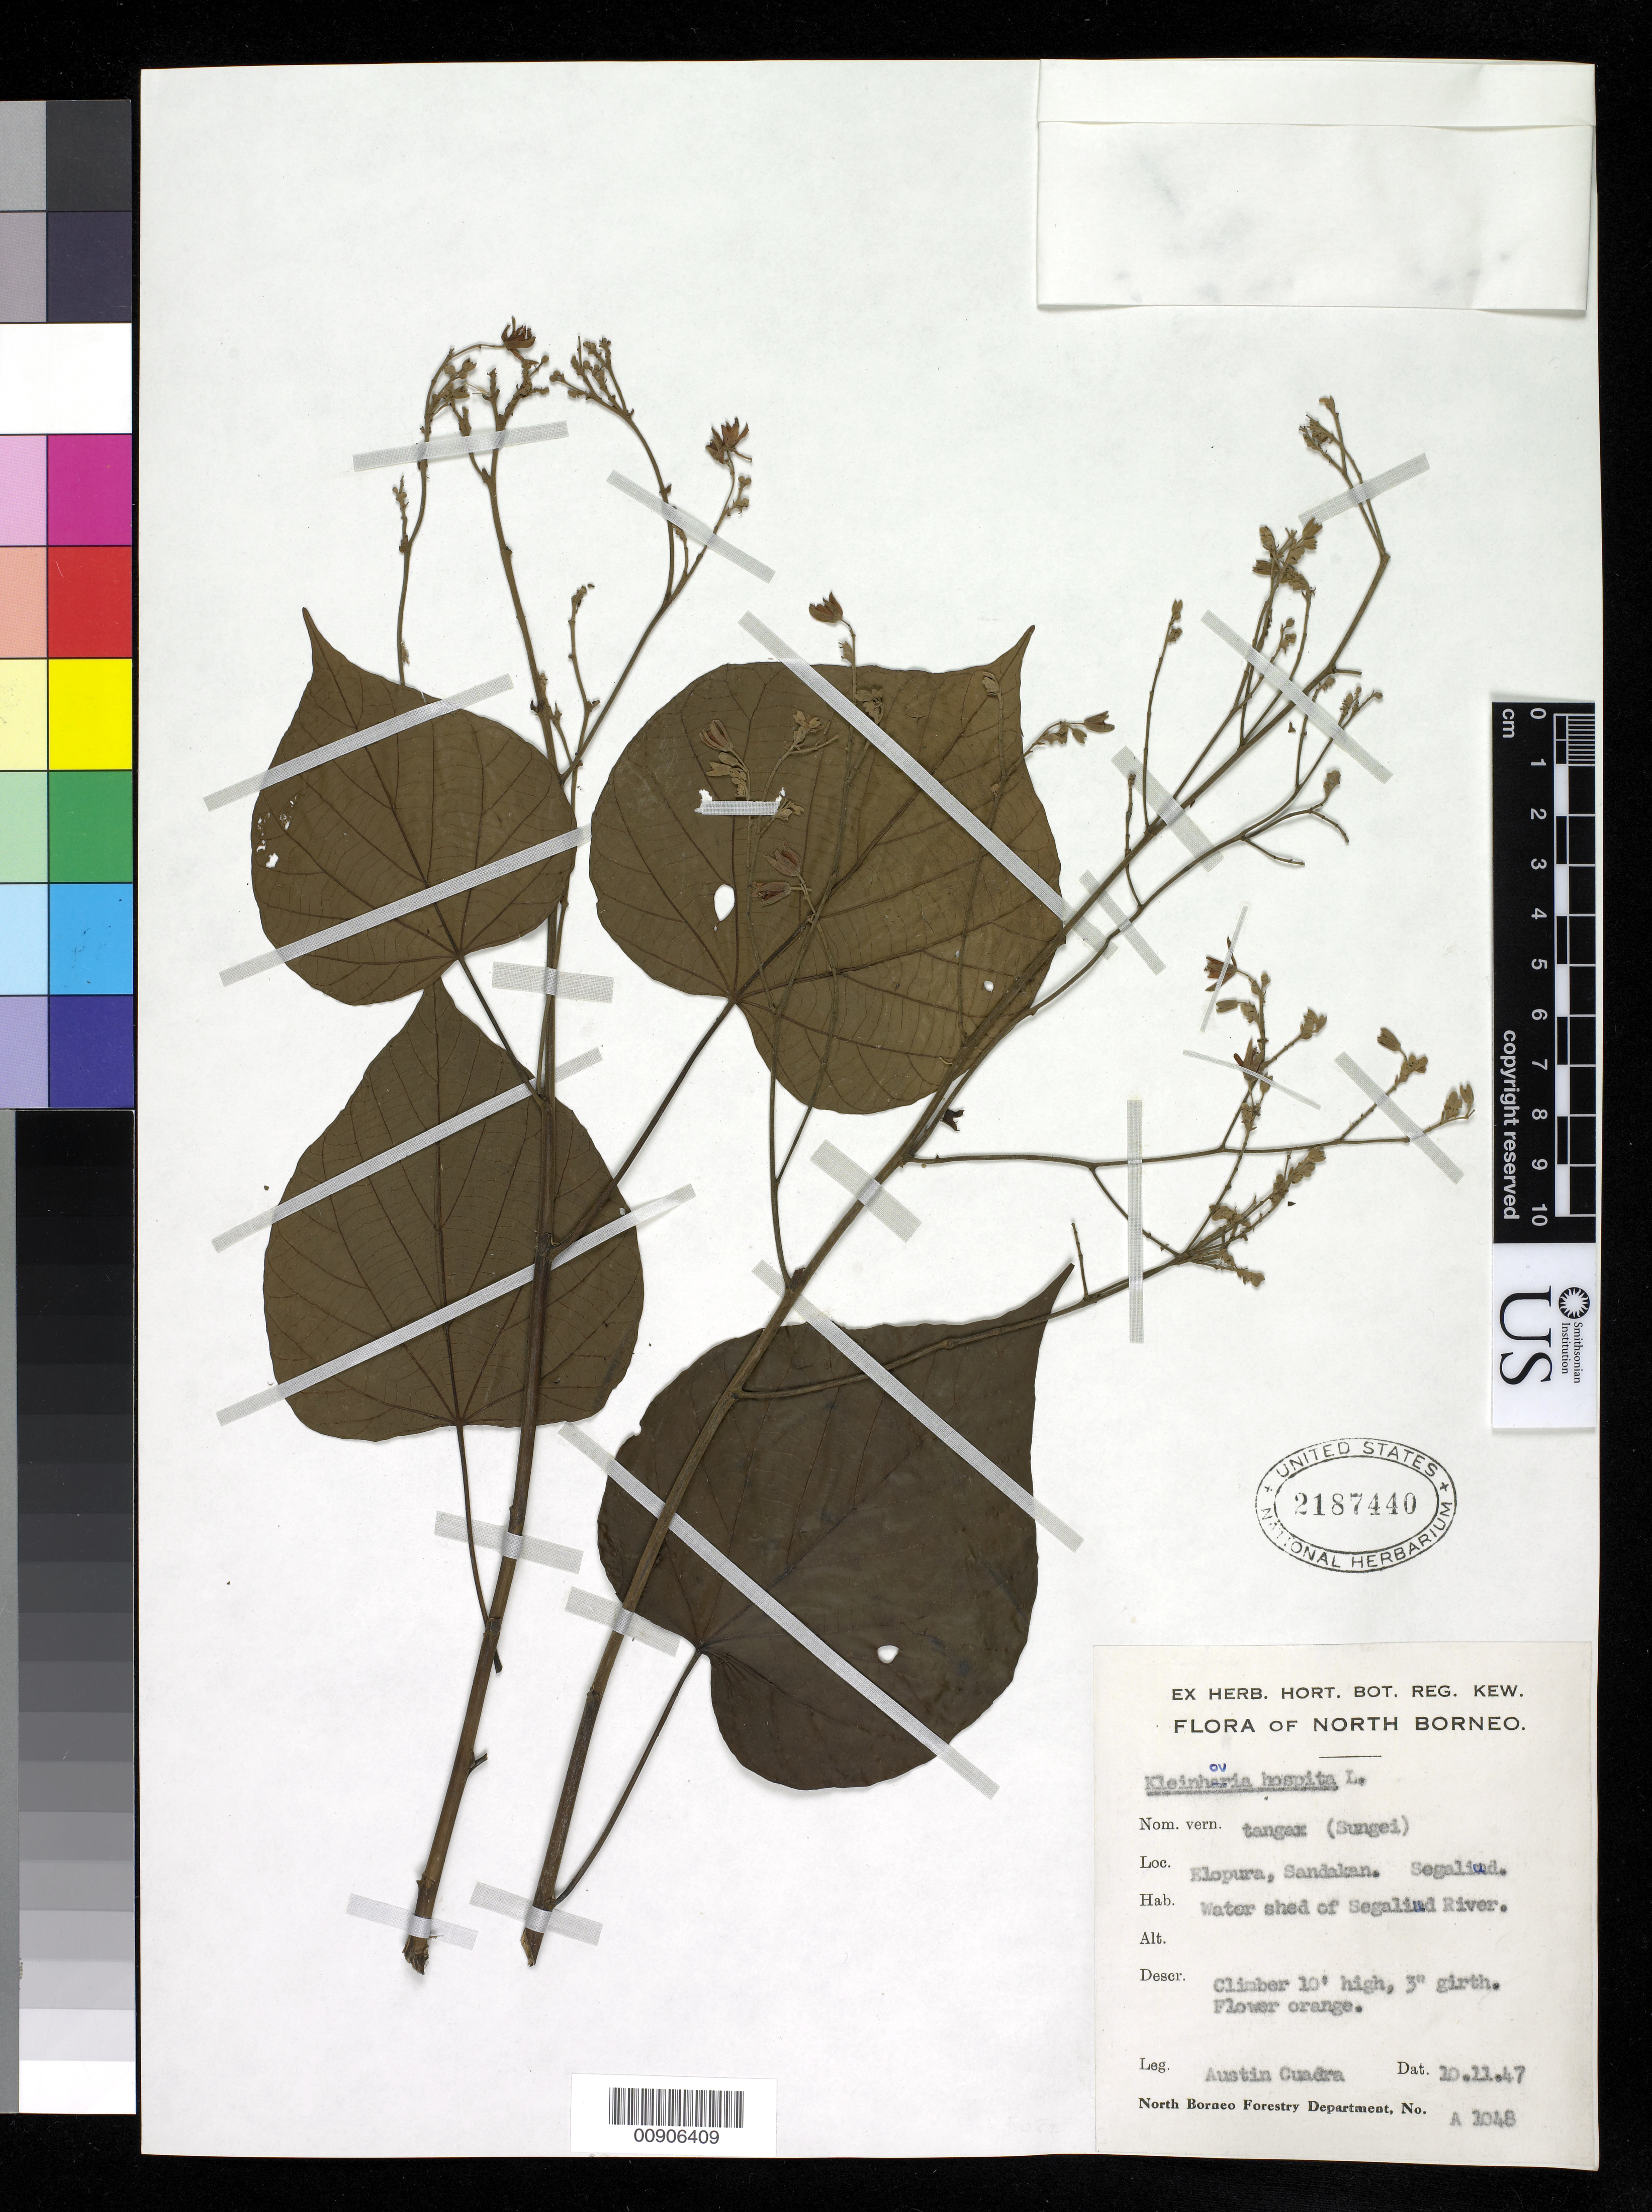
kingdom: Plantae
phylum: Tracheophyta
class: Magnoliopsida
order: Malvales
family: Malvaceae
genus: Kleinhovia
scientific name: Kleinhovia hospita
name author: L.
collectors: A. Cuadra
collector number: A 1048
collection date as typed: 11 Oct 1947 or 10 Nov 1947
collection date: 1947-10-11 or 1947-11-10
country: Malaysia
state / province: Sabah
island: Borneo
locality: Elopura, Sandakan. Segaliud.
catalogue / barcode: US 2187440